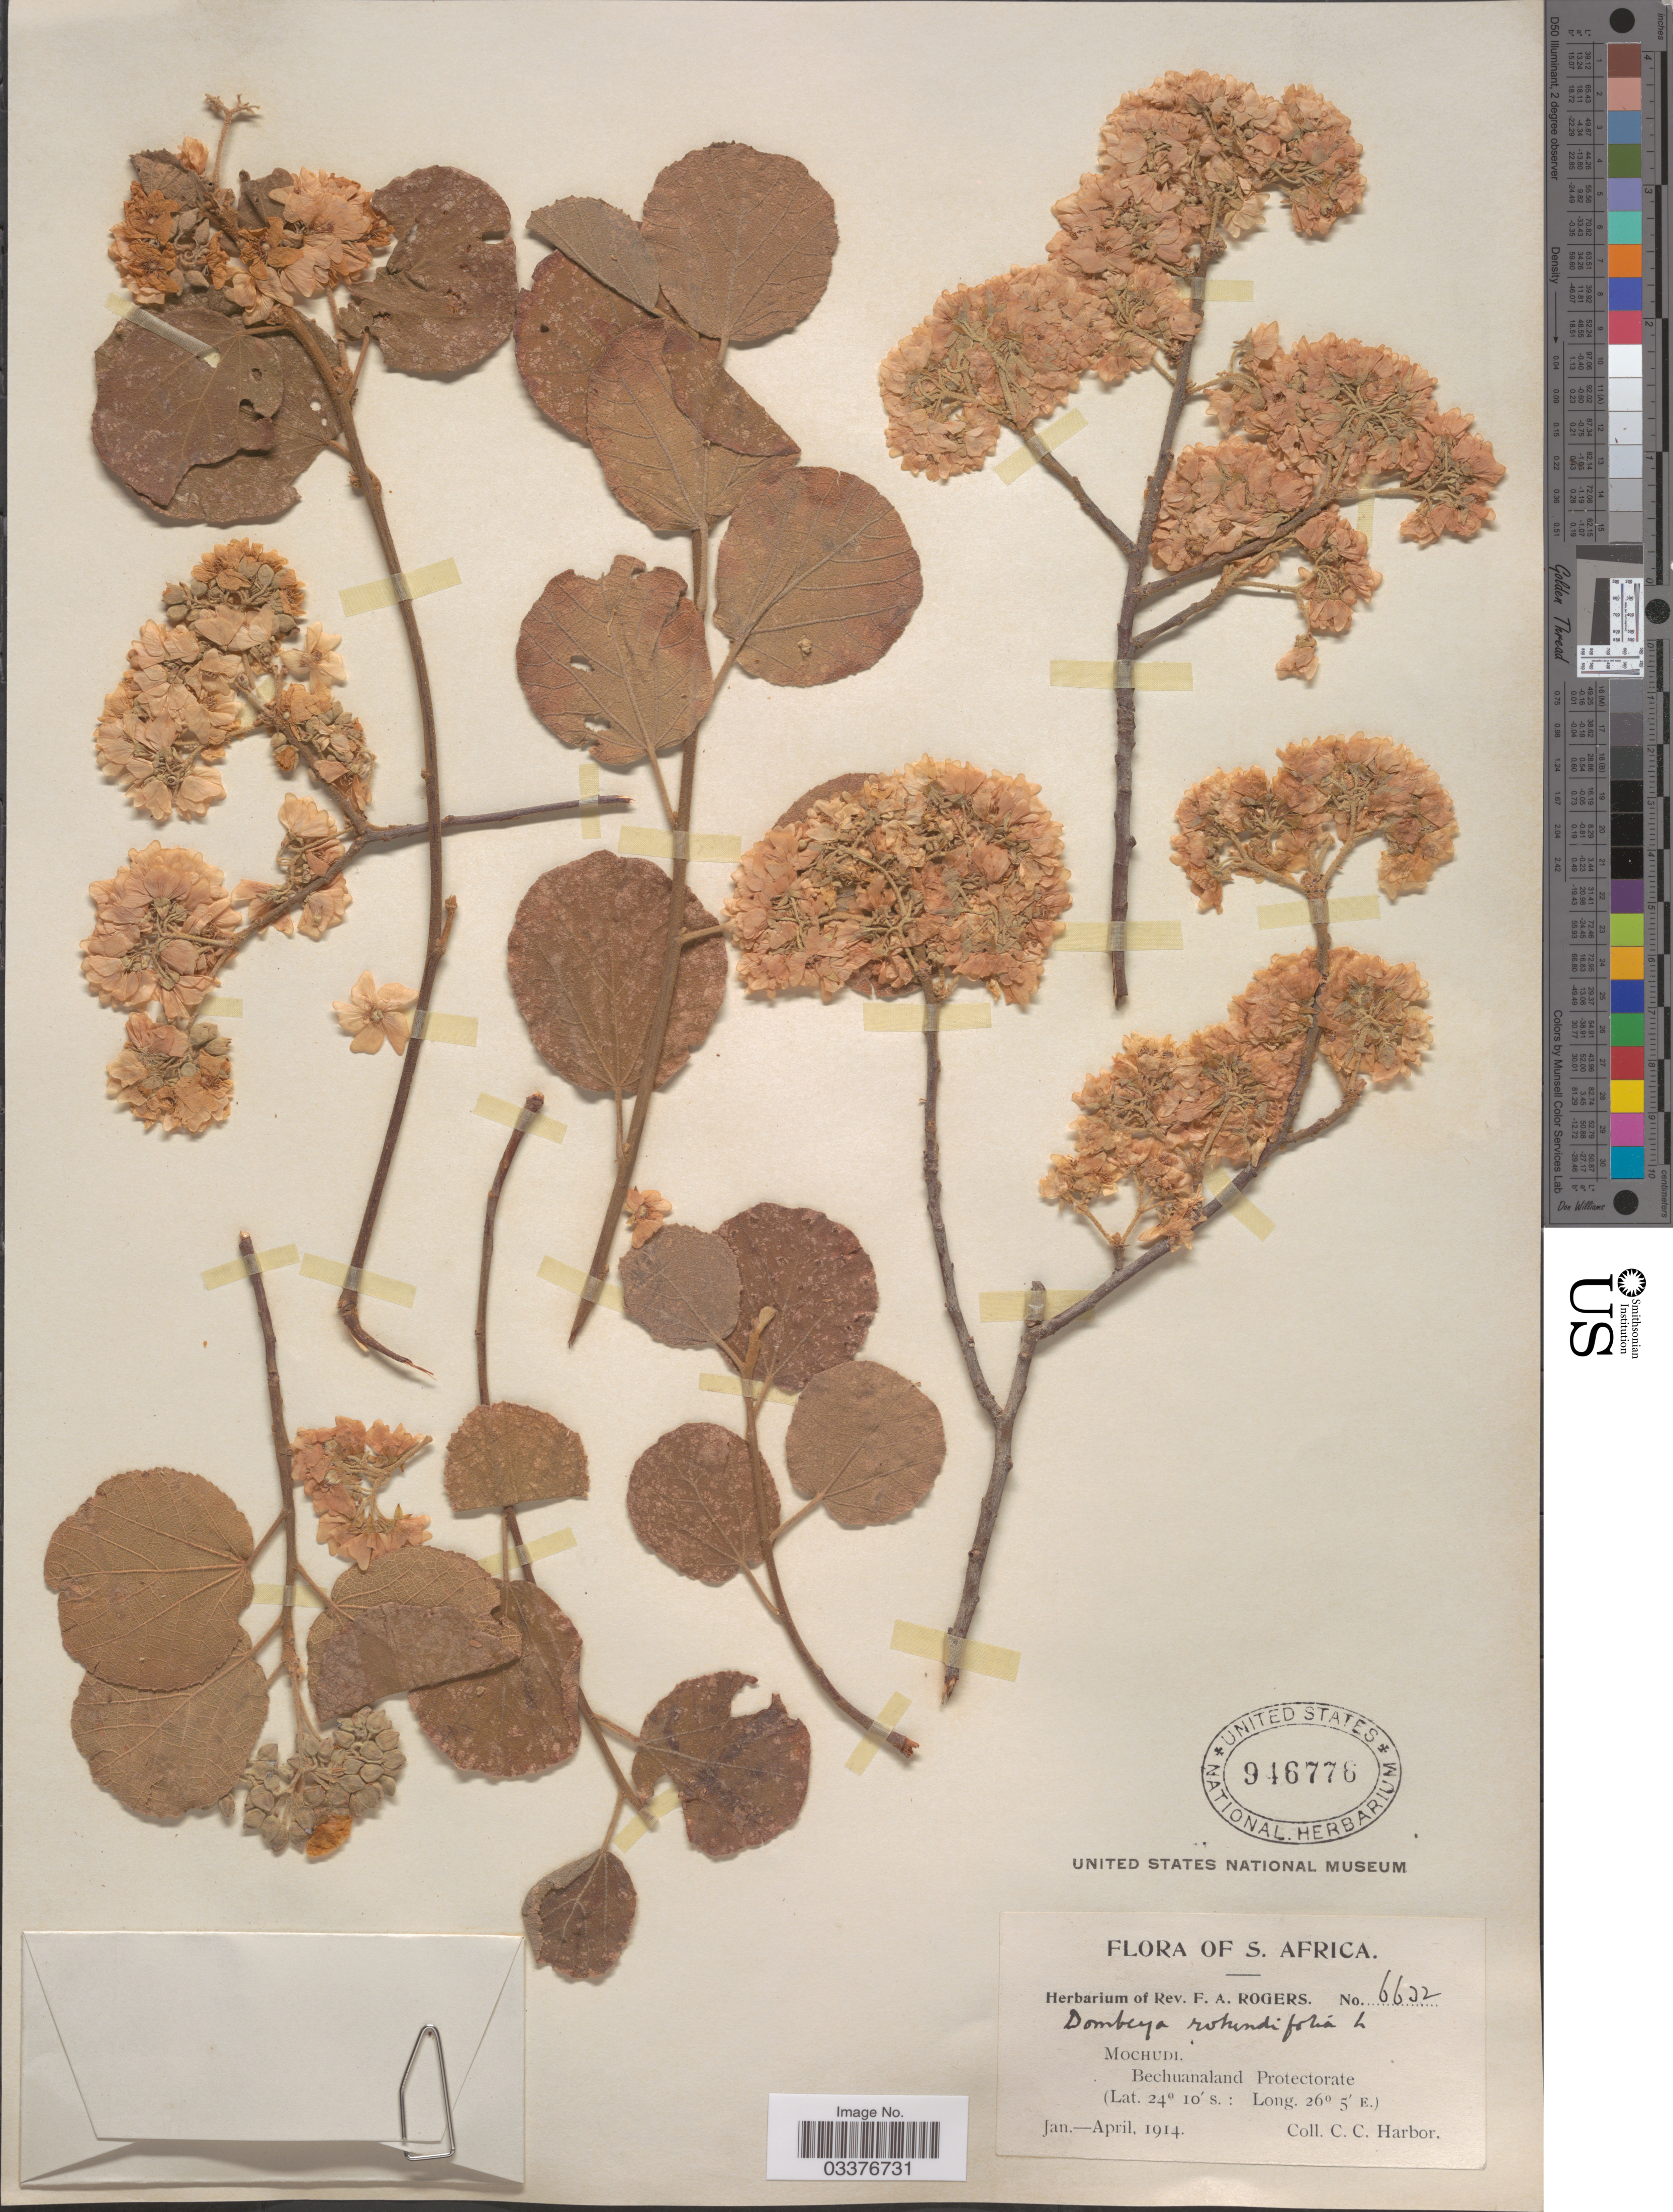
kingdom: Plantae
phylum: Tracheophyta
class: Magnoliopsida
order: Malvales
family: Malvaceae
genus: Dombeya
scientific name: Dombeya rotundifolia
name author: (Hochst.) Planch.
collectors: C. Harbor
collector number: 6632*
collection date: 1914-01/1914-04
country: Botswana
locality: S. Africa. Mochudi. Bechuanaland Protectorate.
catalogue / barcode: US 946776